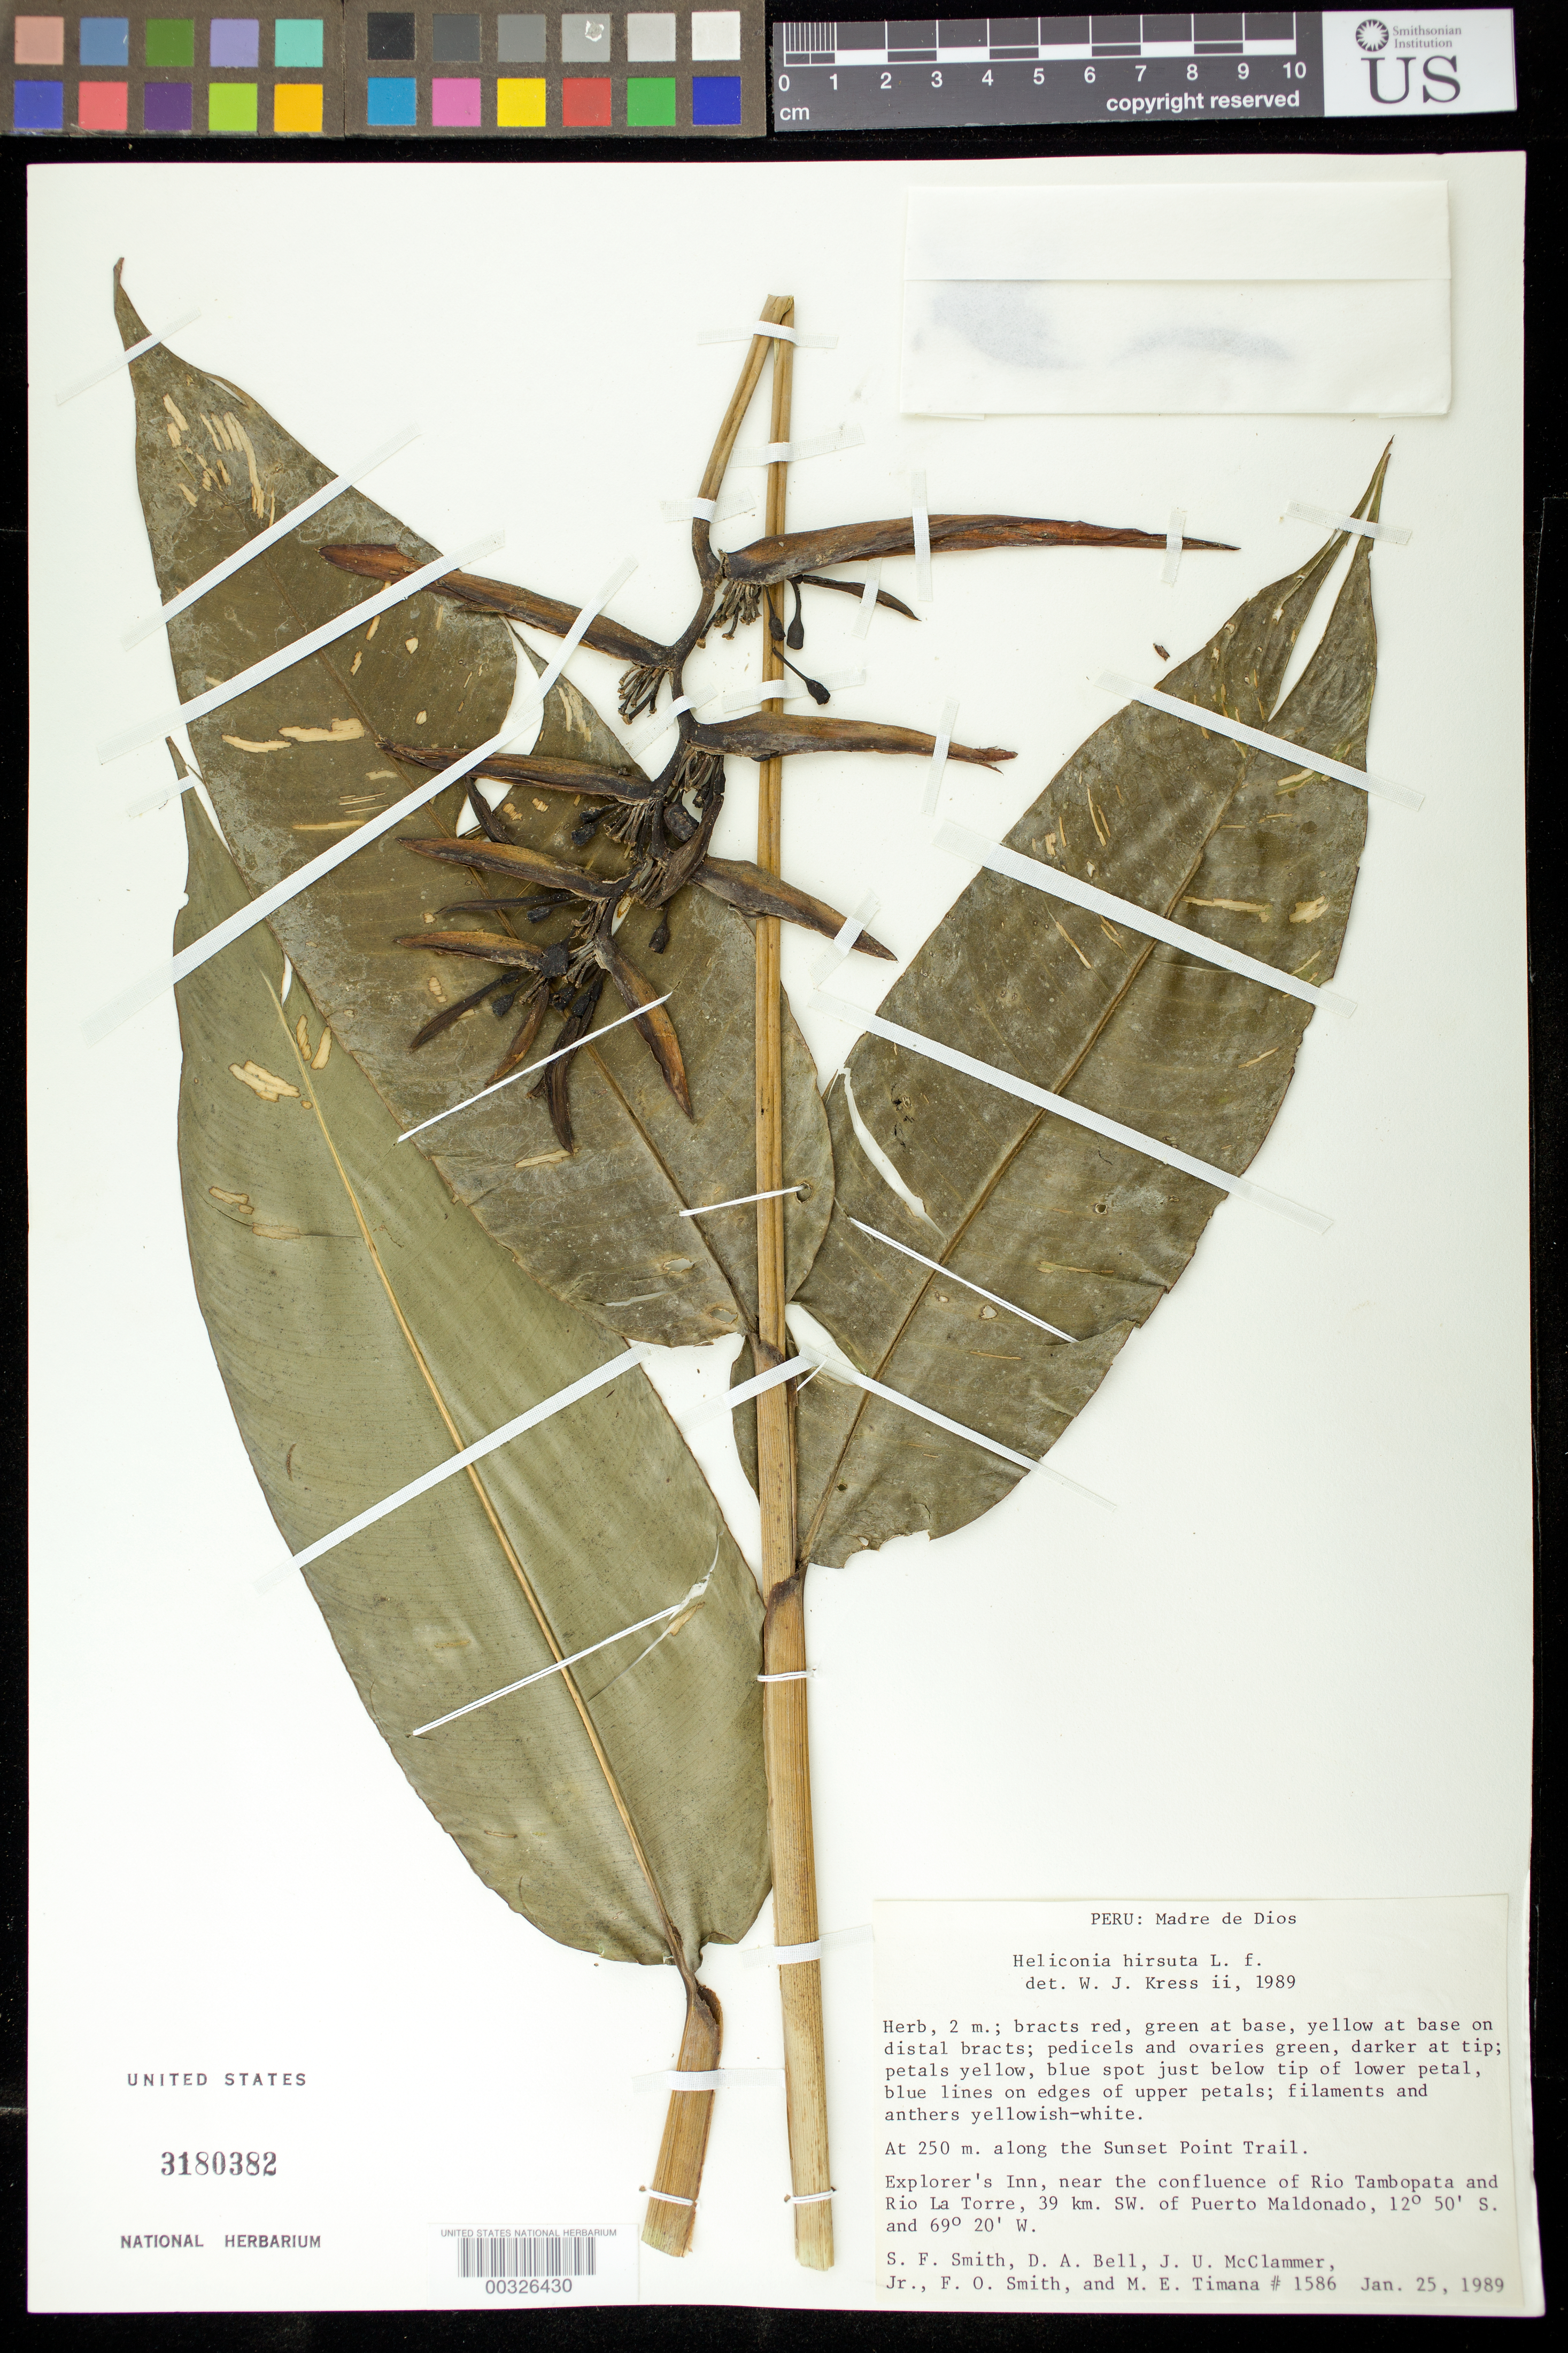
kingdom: Plantae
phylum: Tracheophyta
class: Liliopsida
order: Zingiberales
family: Heliconiaceae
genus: Heliconia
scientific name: Heliconia hirsuta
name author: L. f.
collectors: S.F. Smith, D. A. Bell, J. Mcclammer Jr. & F. Smith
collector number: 1586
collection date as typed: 25 Jan 1989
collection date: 1989-01-25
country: Peru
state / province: Madre de Dios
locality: Explorer's inn, near confluence of rio tambopata and rio la torre, 39 km sw of puerto maldonado, along sunset point trail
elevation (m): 250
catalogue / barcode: US 3180382